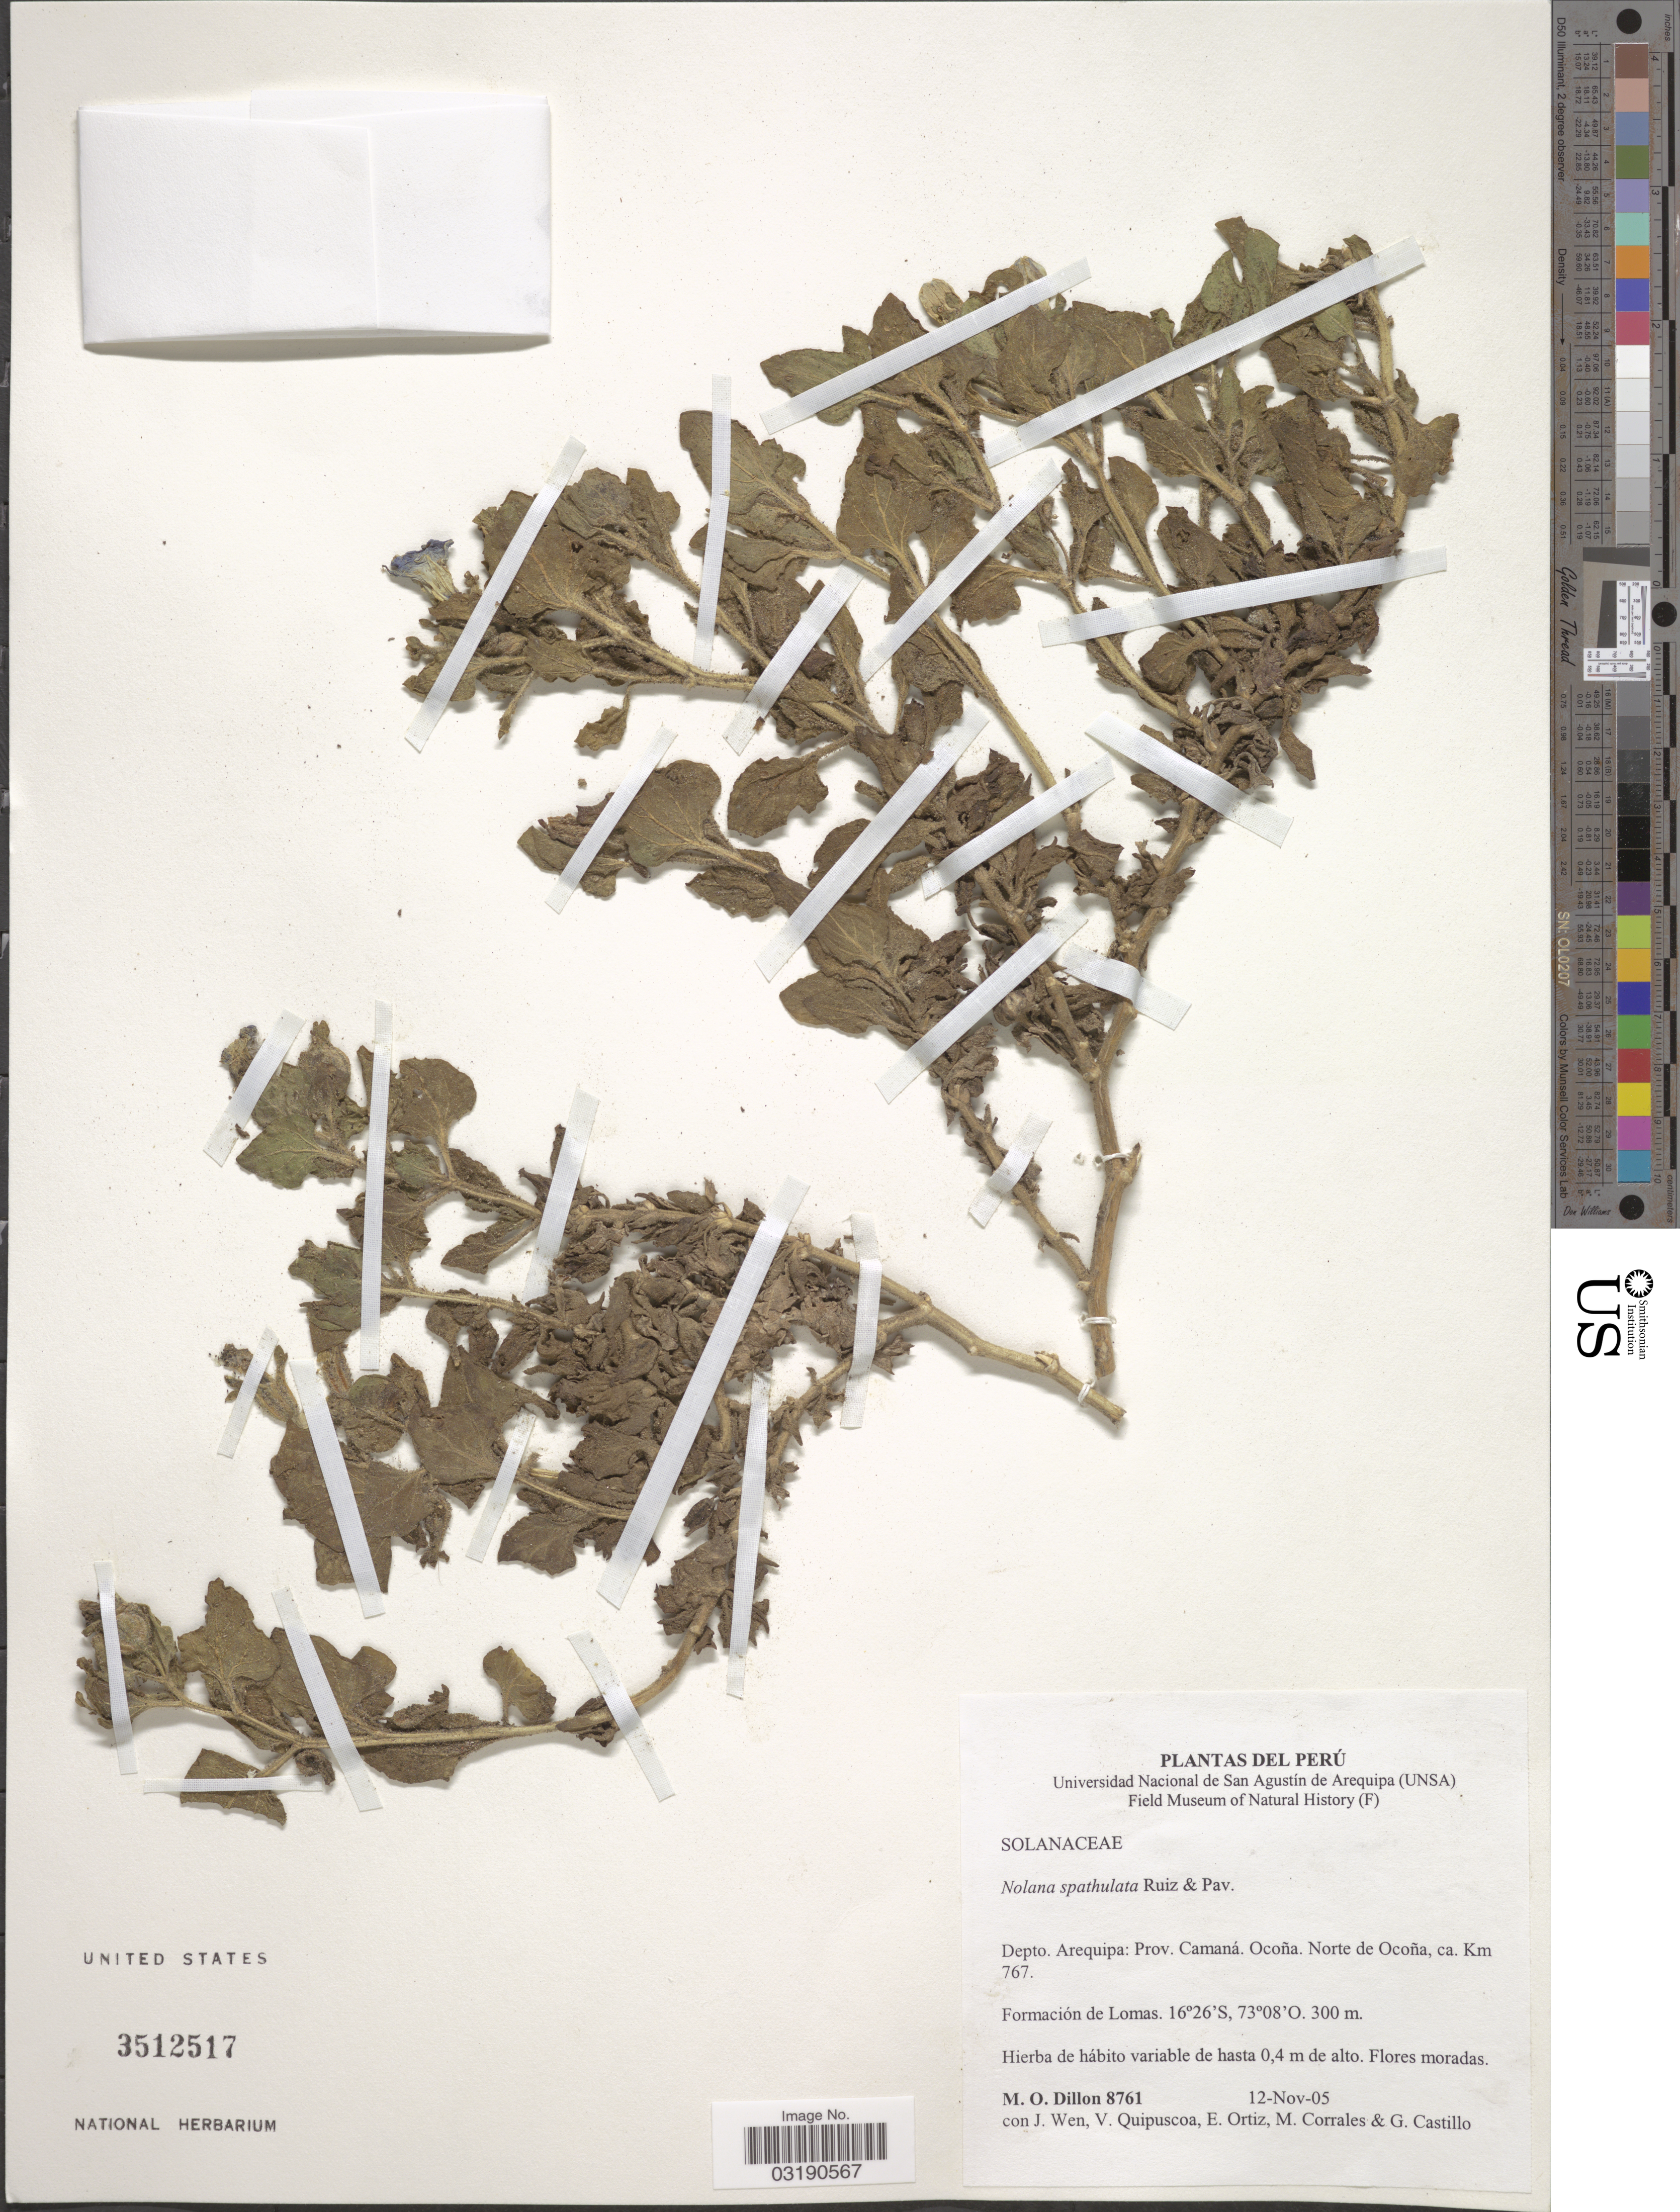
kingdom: Plantae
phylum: Tracheophyta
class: Magnoliopsida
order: Solanales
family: Solanaceae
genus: Nolana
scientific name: Nolana spathulata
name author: Ruiz & Pav.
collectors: M. O. Dillon, J. Wen, V. Quipuscoa, E. Ortiz & et al.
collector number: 8761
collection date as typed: Transcribed d/m/y: 12/11/5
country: Peru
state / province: Arequipa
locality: Depto. Arequipa: Prov. Camaná. Ocoña. Norte de Ocoña, ca. Km 767.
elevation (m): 300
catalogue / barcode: US 3512517